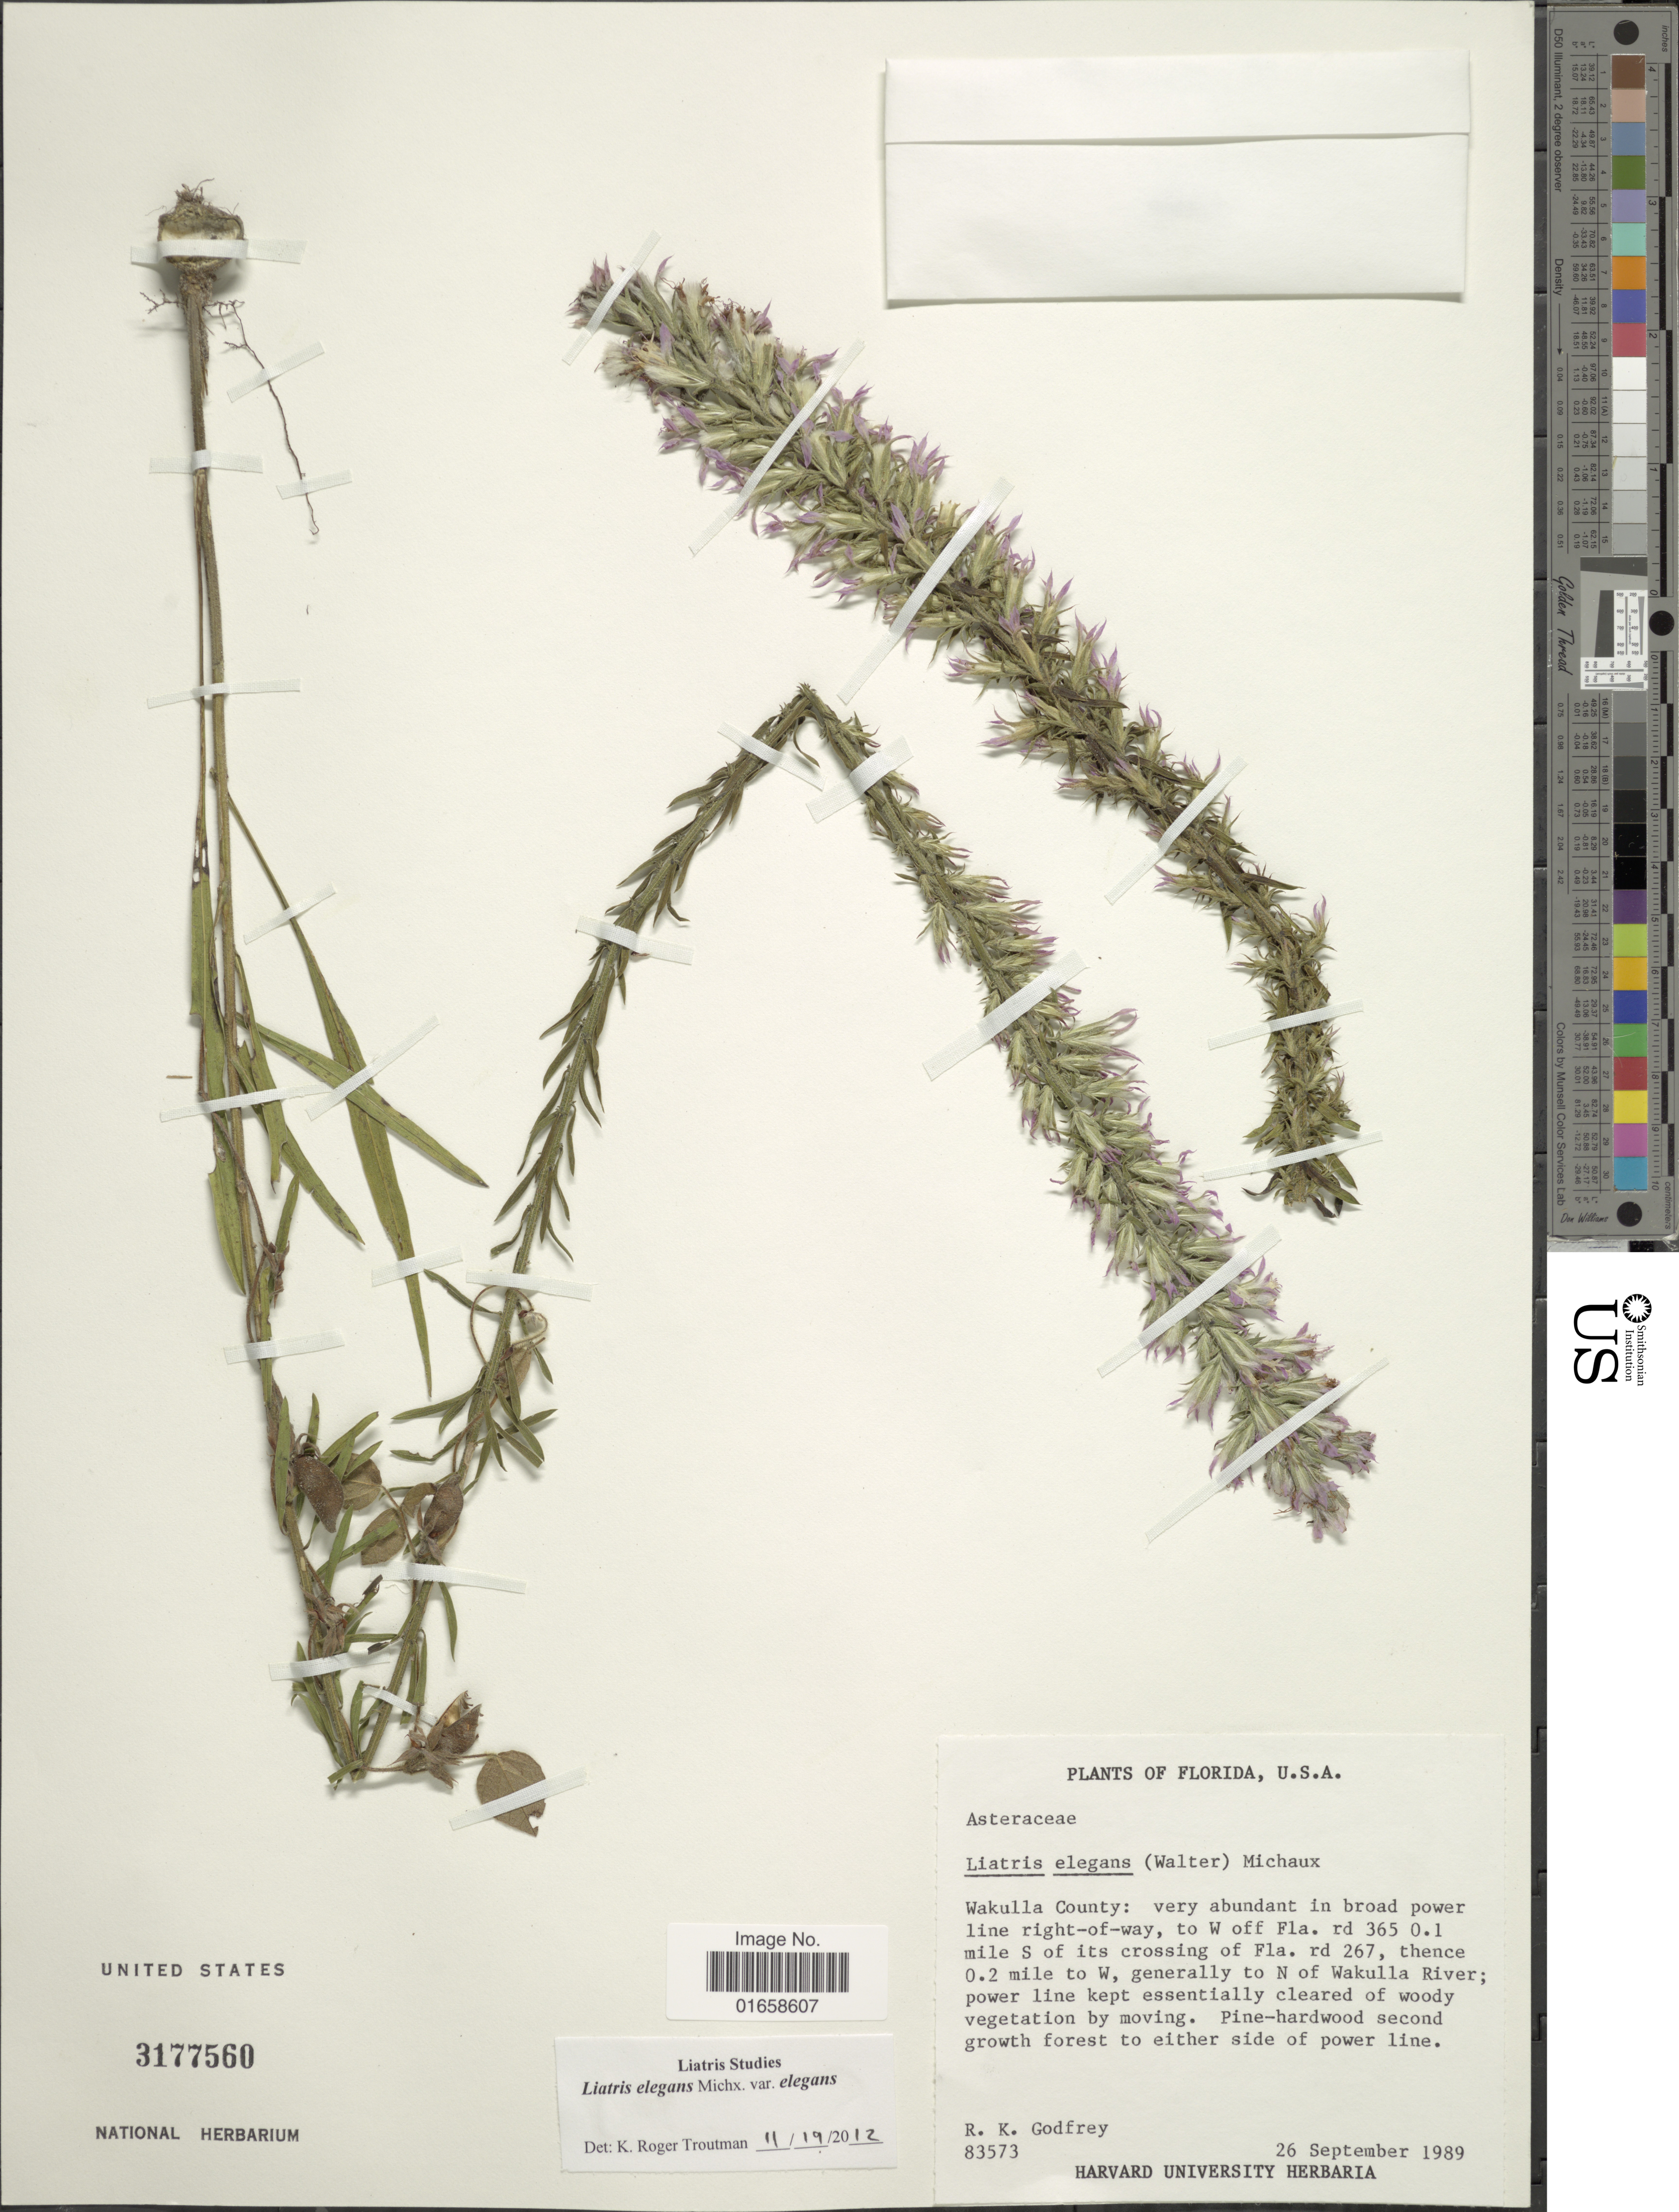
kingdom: Plantae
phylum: Tracheophyta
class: Magnoliopsida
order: Asterales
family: Asteraceae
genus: Liatris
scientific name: Liatris elegans var. elegans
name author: (Walter) Michx.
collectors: R. K. Godfrey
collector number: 83573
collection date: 1989-09-26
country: United States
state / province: Florida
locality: Wakulla County: very abundant in broad power line right-of-way, to W off Fla. rd 365 0.1 mile S of its crossing of Fla. rd 267, thence 0.2 mile to W, generally to N of Wakulla River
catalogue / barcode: US 3177560